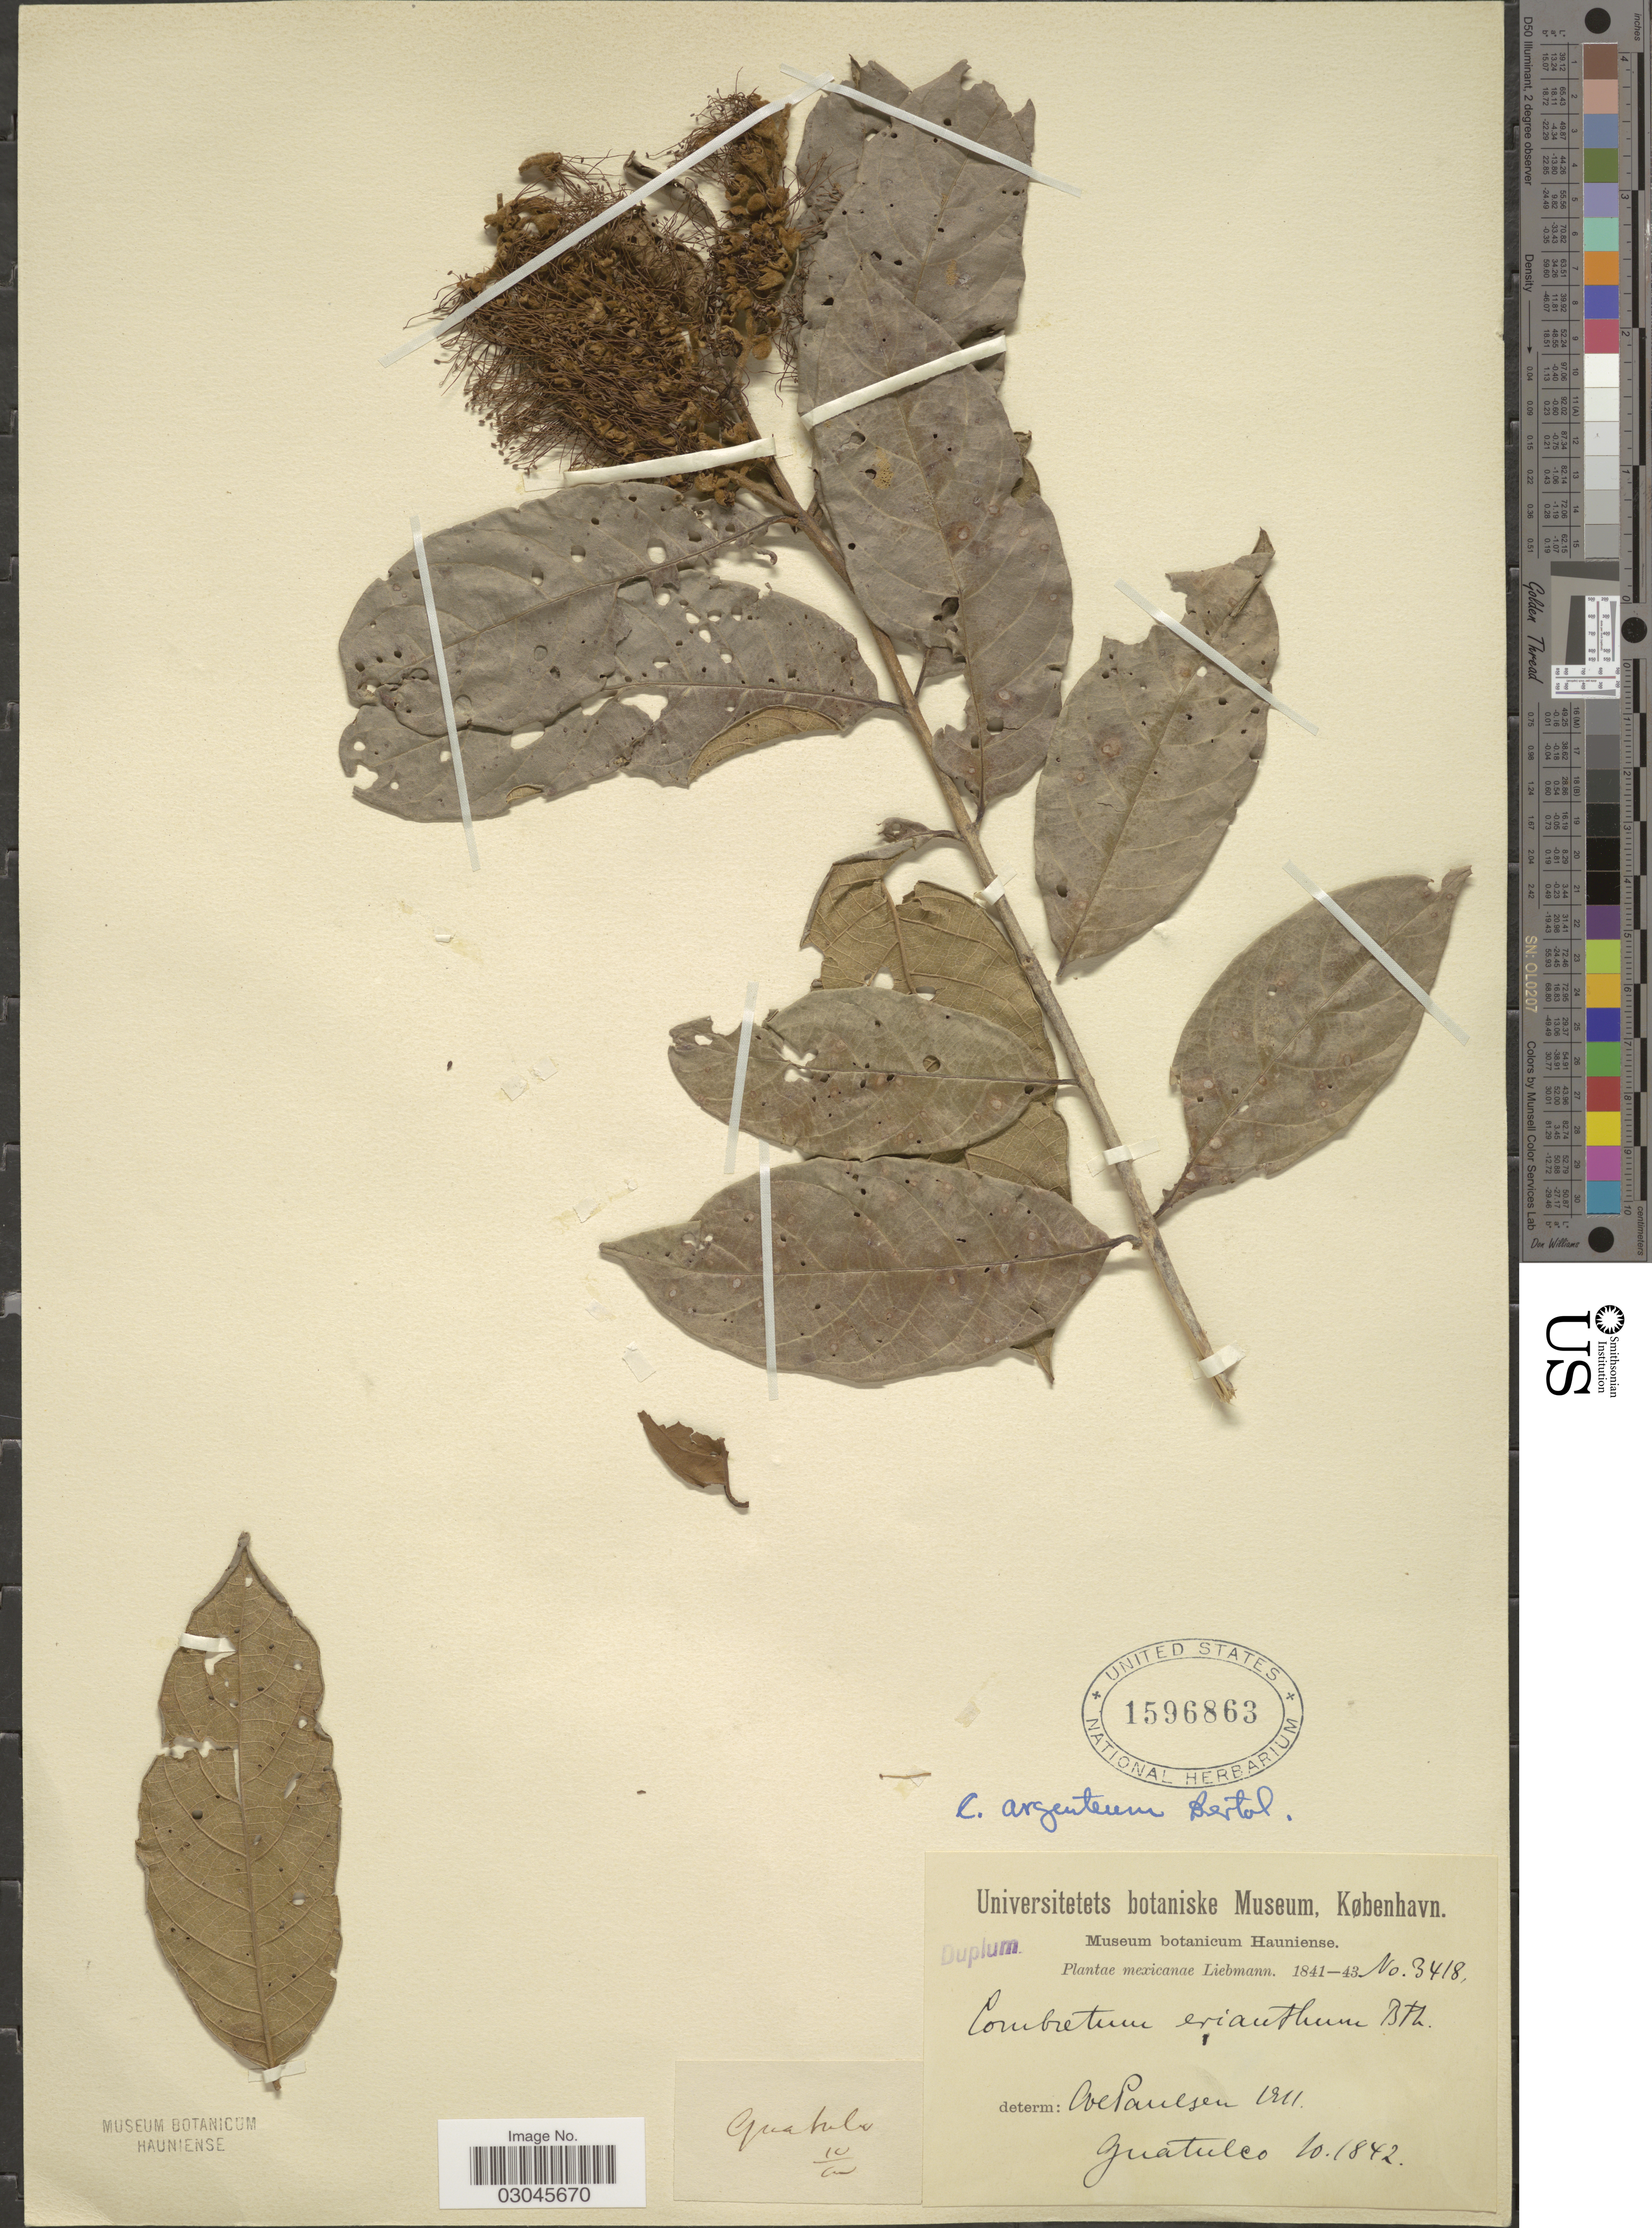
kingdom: Plantae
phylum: Tracheophyta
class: Magnoliopsida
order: Myrtales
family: Combretaceae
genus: Combretum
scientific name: Combretum argenteum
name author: Bertol.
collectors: Liebmann, --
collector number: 3418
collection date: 1842-10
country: Mexico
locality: Guatulco.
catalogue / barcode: US 1596863